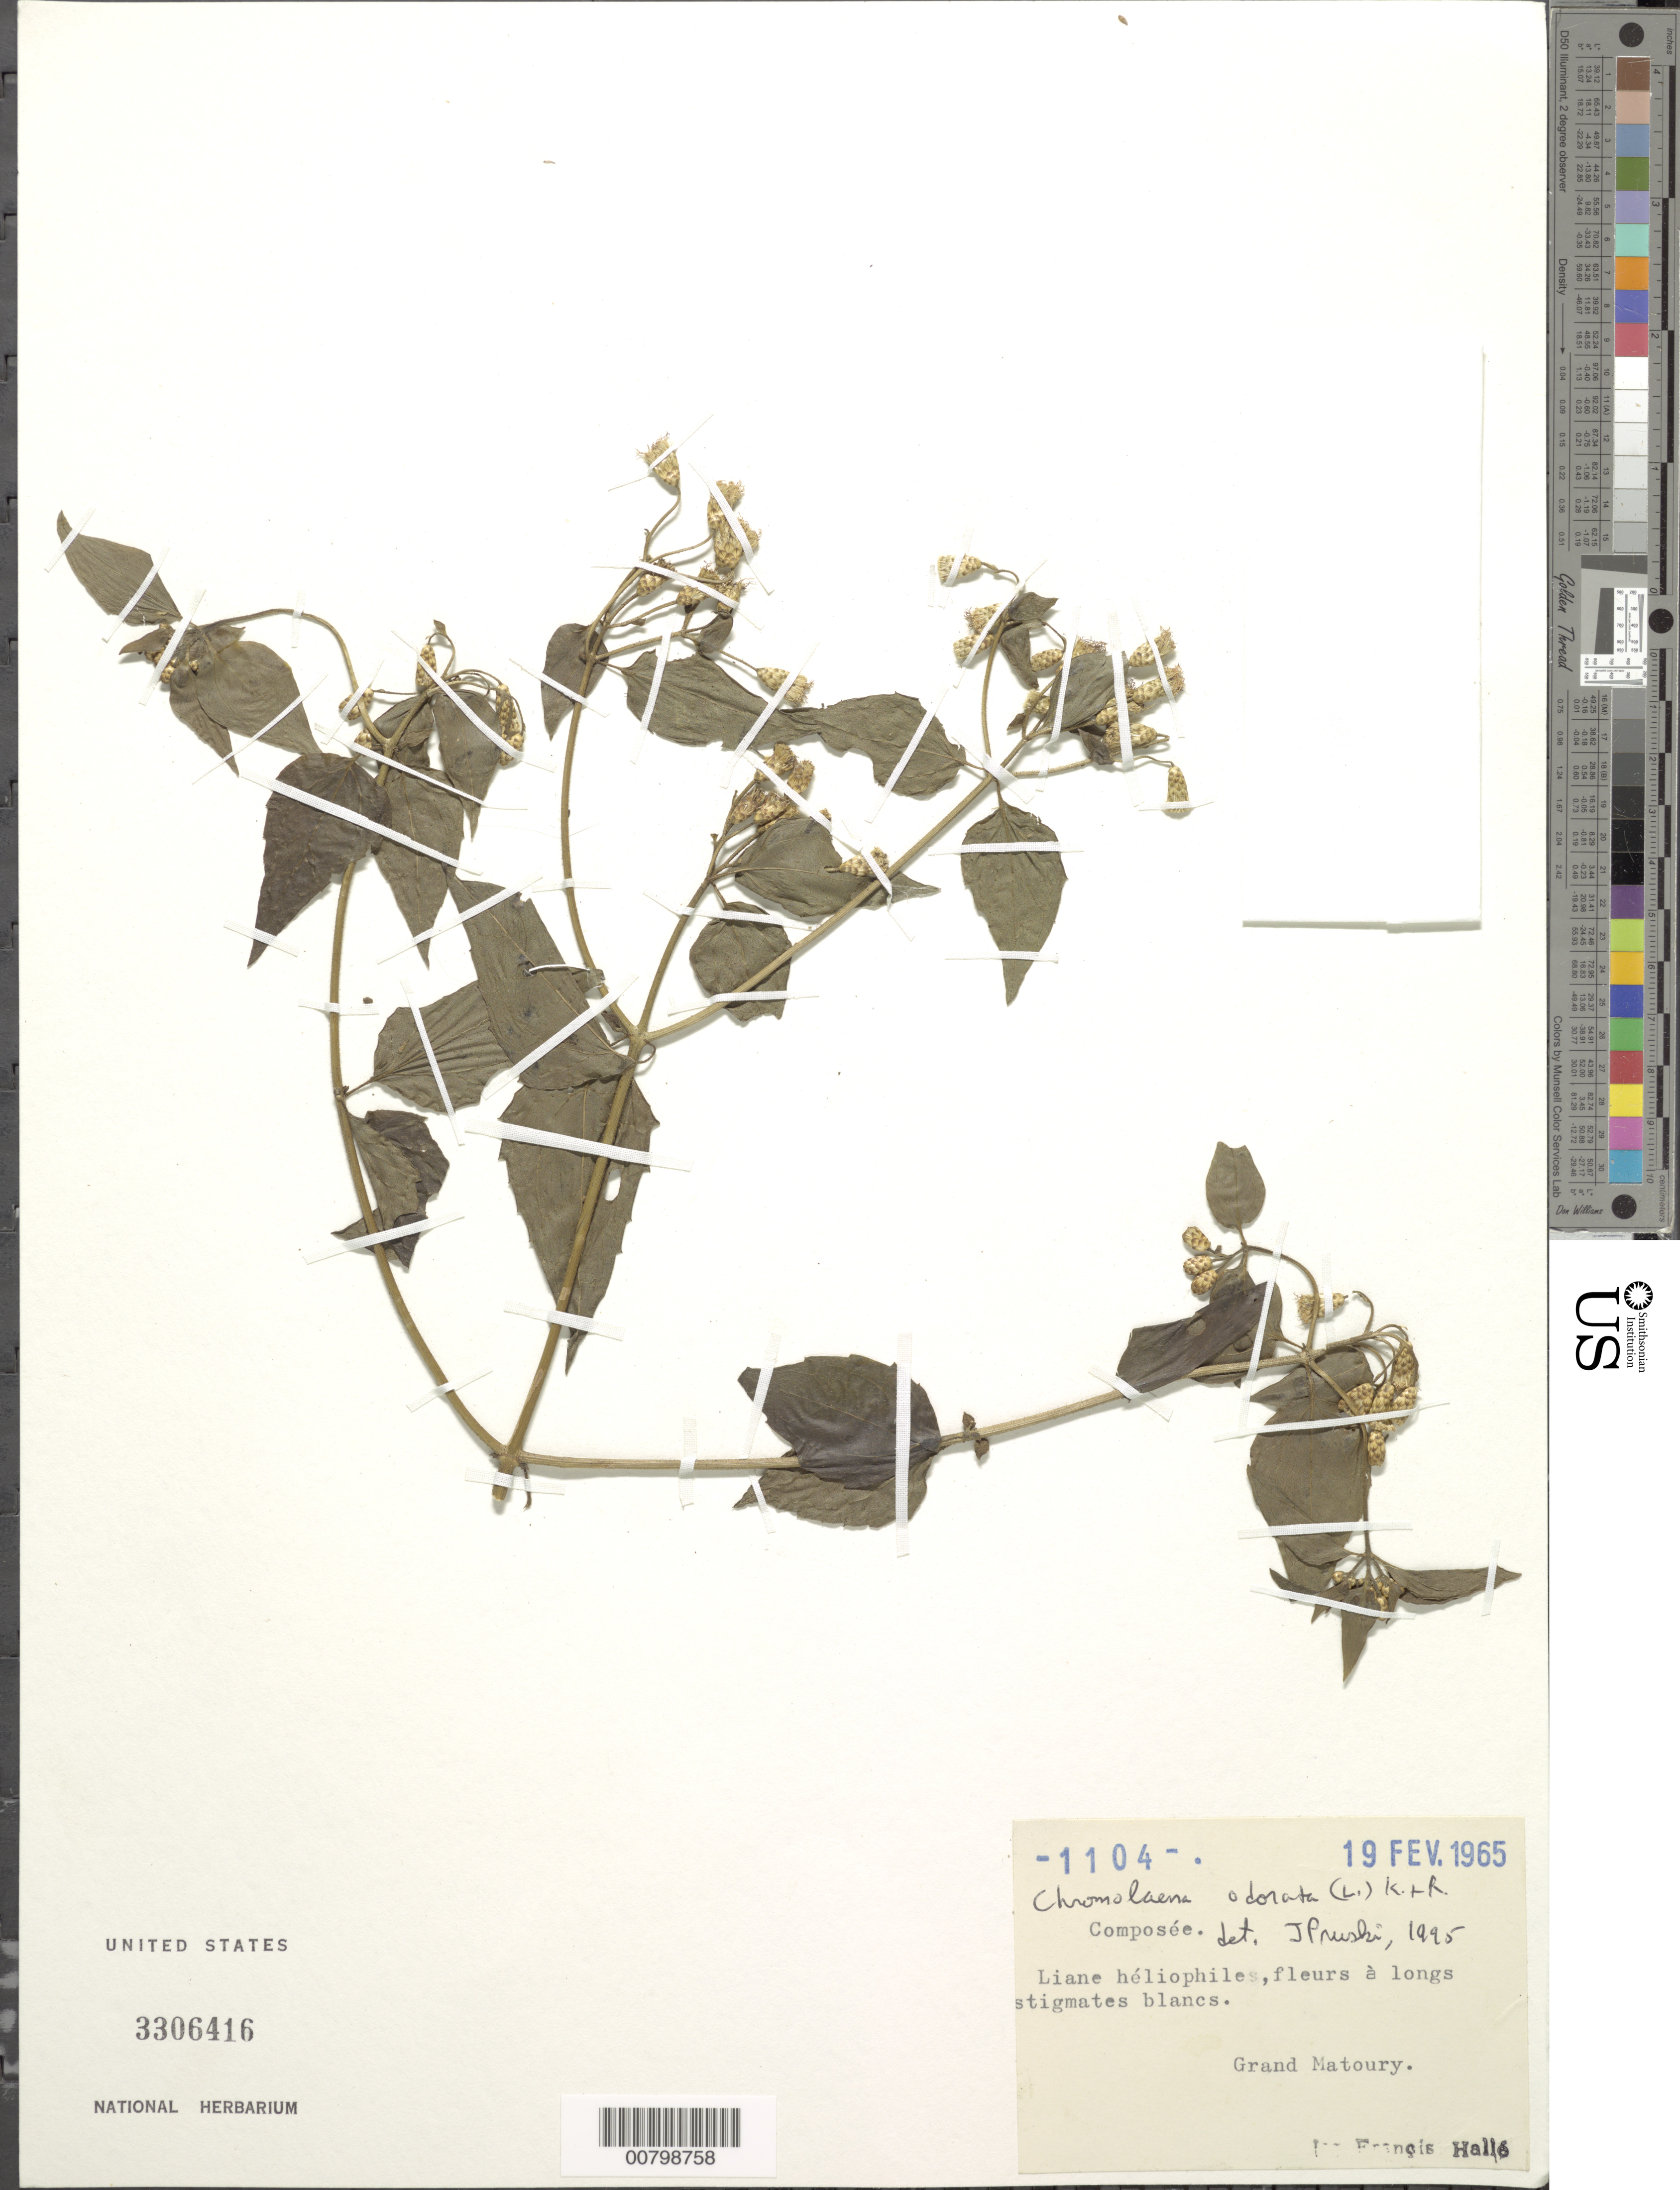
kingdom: Plantae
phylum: Tracheophyta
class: Magnoliopsida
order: Asterales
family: Asteraceae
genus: Chromolaena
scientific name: Chromolaena odorata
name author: (L.) R.M. King & H. Rob.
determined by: Pruski, J. F.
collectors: F. Hallé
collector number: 1104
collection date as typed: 19-Feb-65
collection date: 1965-02-19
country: French Guiana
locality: Grand Matoury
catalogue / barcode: US 3306416